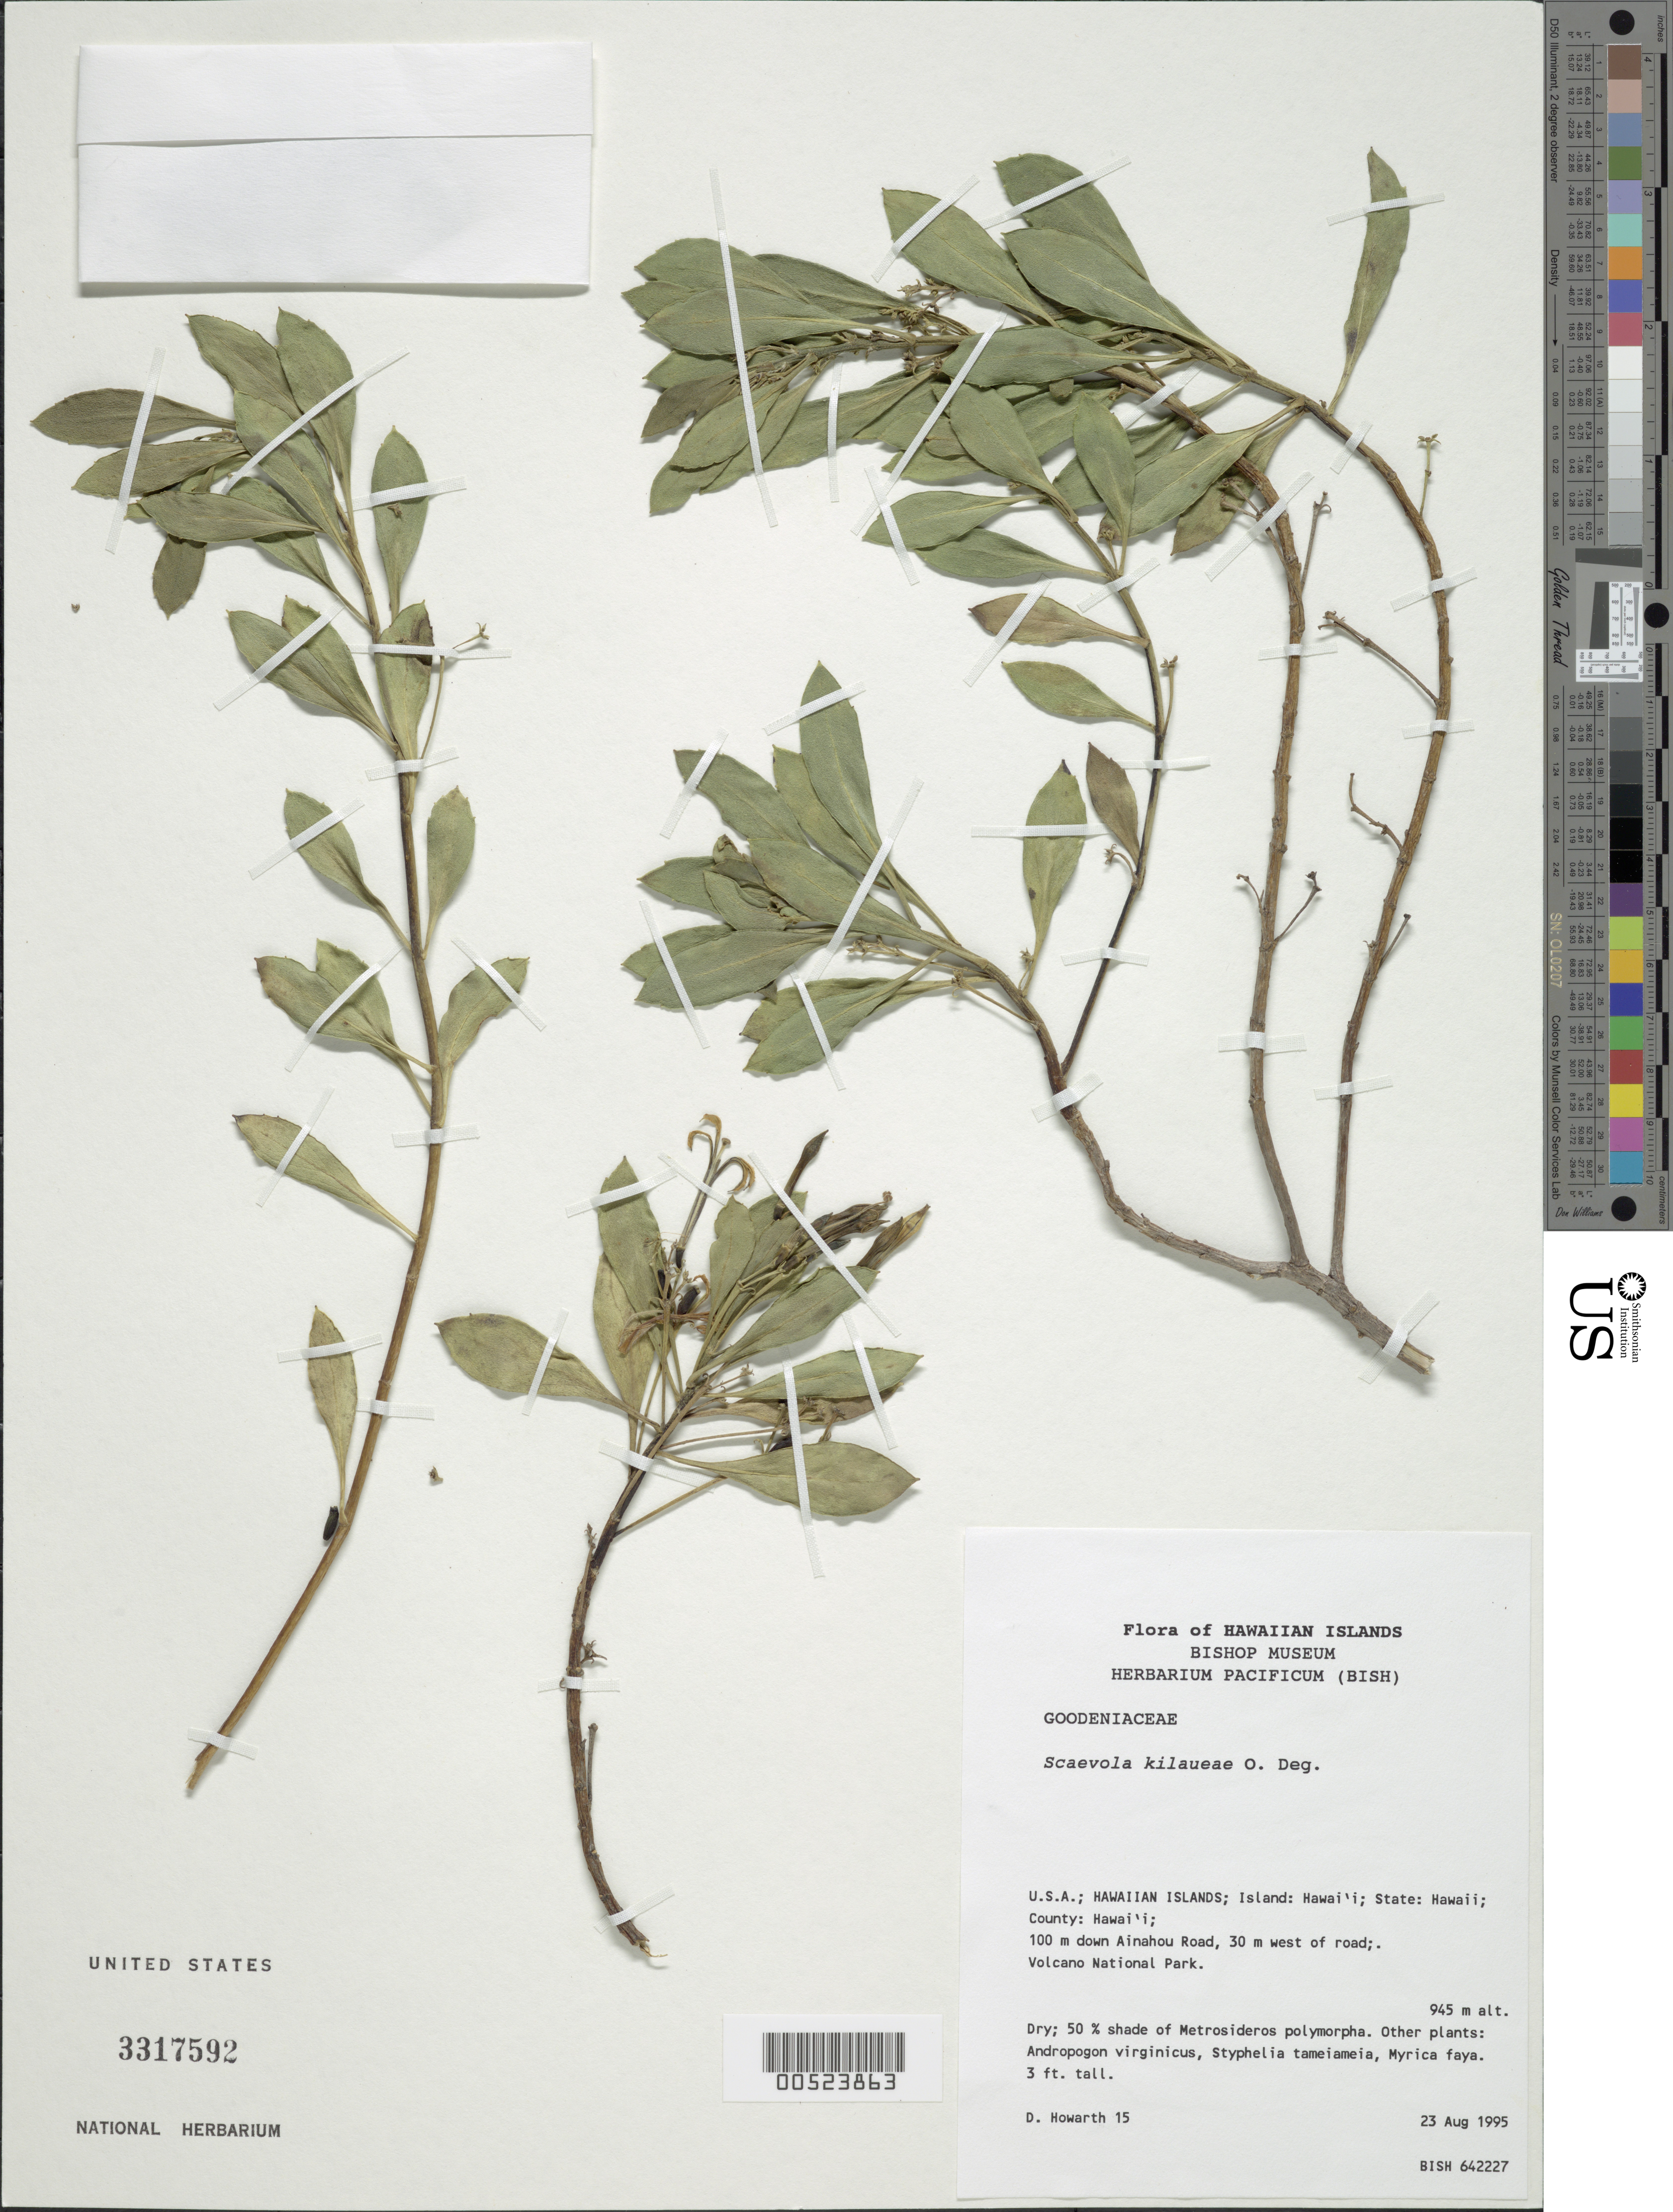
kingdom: Plantae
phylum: Tracheophyta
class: Magnoliopsida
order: Asterales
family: Goodeniaceae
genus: Scaevola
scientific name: Scaevola kilaueae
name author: O. Deg.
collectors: D. Howarth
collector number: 15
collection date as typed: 23 Aug 1995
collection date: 1995-08-23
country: United States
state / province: Hawaii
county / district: Hawaii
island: Hawaii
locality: Hawaii county, 100 m down Ainahou Rd, 30 m W of rd, Volcano National Park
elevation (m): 945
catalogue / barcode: US 3317592